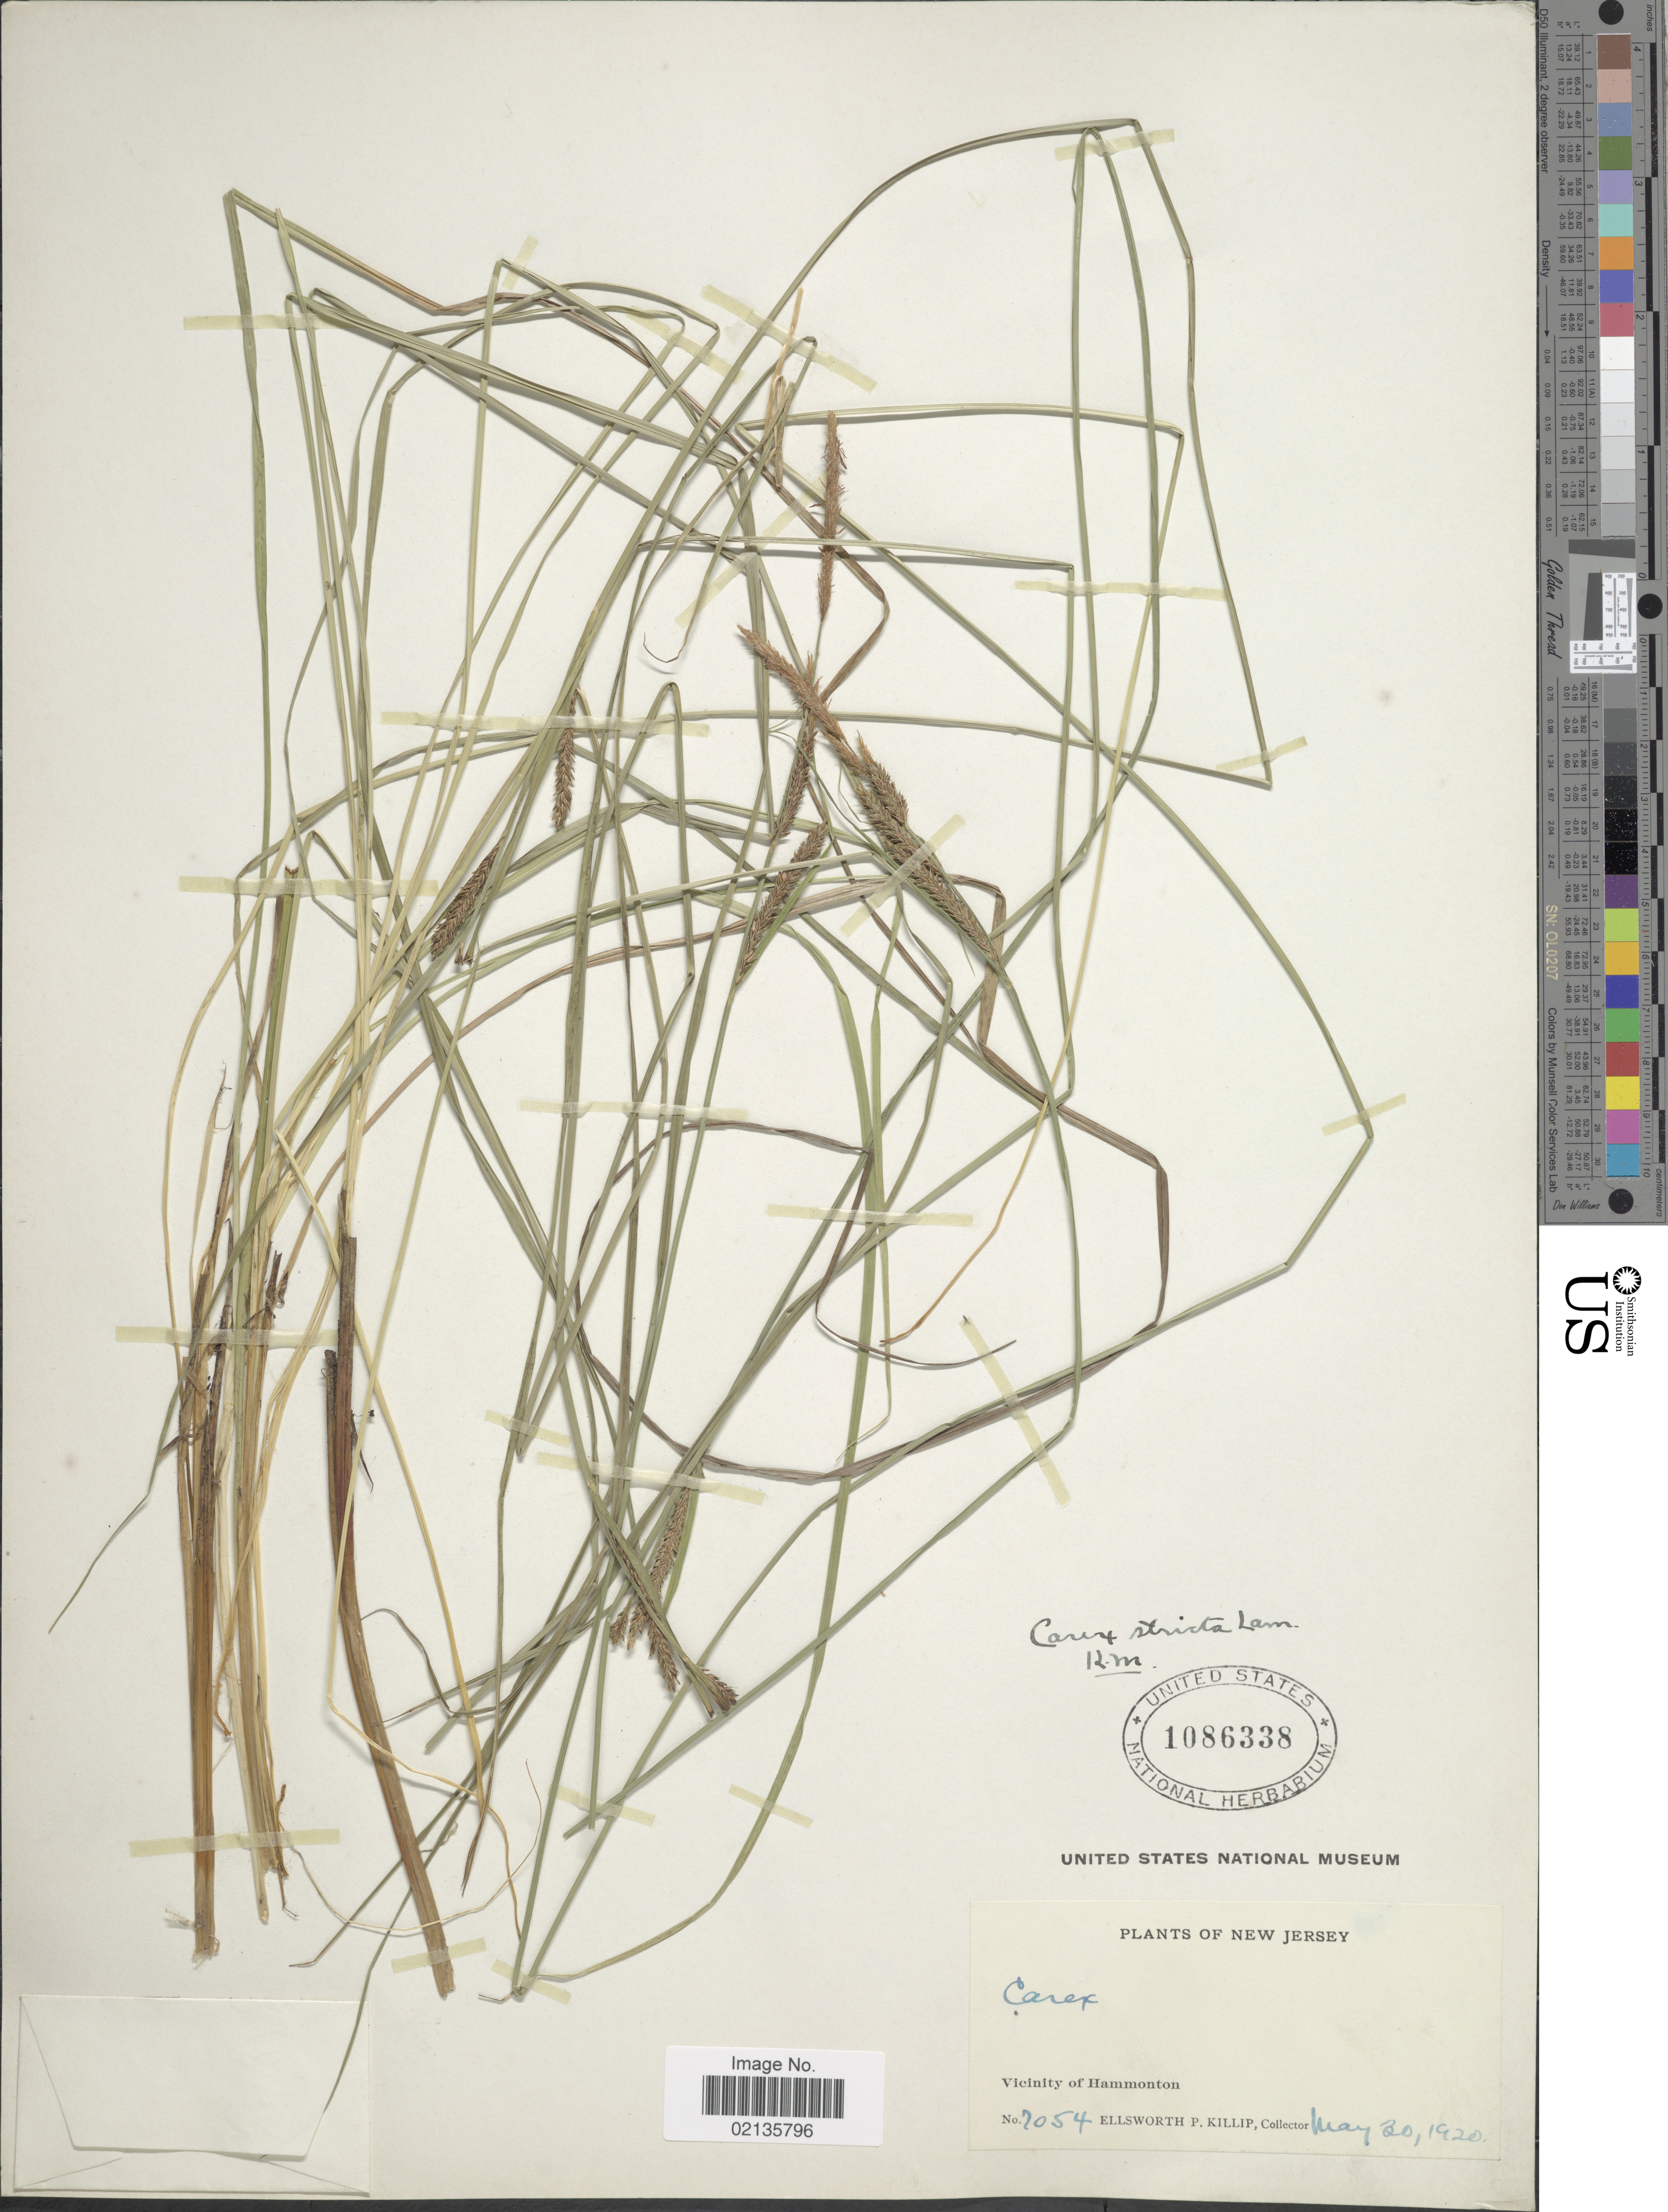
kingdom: Plantae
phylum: Tracheophyta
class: Liliopsida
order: Poales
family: Cyperaceae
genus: Carex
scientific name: Carex stricta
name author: Lam.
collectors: E. P. Killip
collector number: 7054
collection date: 1920-05-30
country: United States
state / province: New Jersey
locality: Vicinity of Hammonton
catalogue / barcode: US 1086338